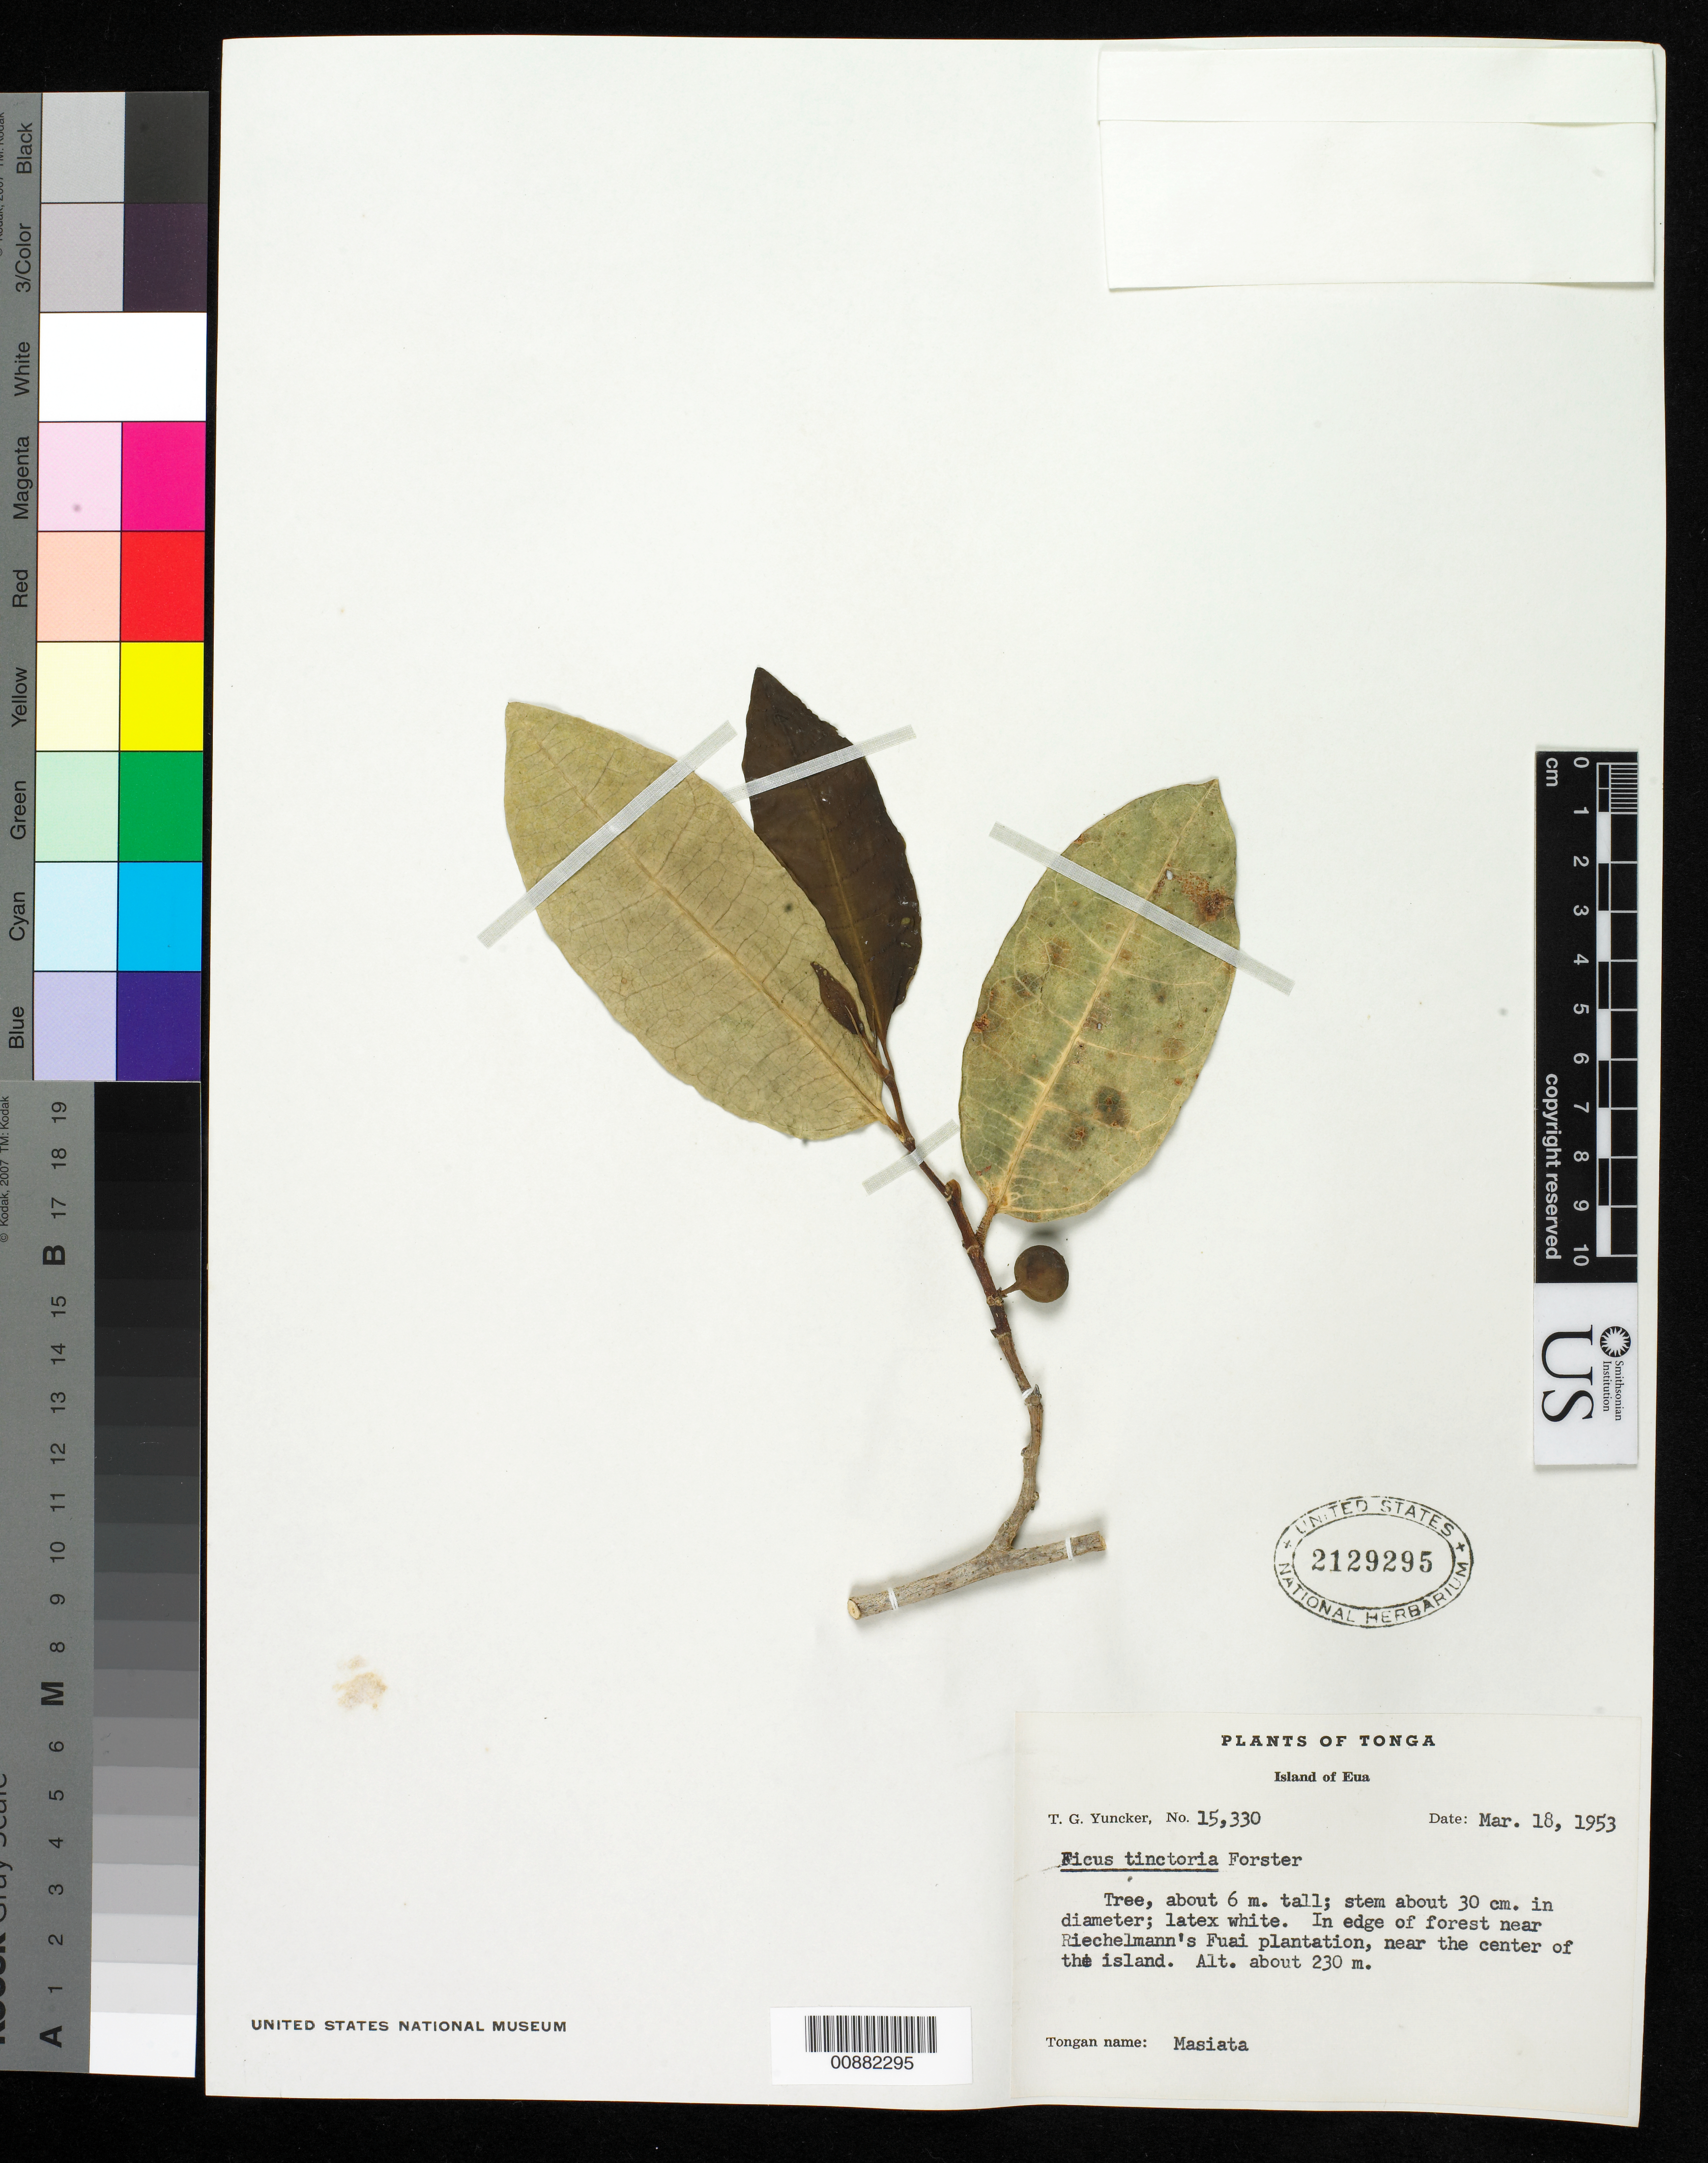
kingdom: Plantae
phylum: Tracheophyta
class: Magnoliopsida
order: Rosales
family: Moraceae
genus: Ficus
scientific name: Ficus tinctoria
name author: G. Forst.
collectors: T. G. Yuncker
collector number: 15330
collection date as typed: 18 Mar 1953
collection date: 1953-03-18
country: Tonga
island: Eua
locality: Island of Eua. Near Riechelmann's Fuai plantation, near the center of the island.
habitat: In edge of forest.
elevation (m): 230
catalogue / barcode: US 2129295